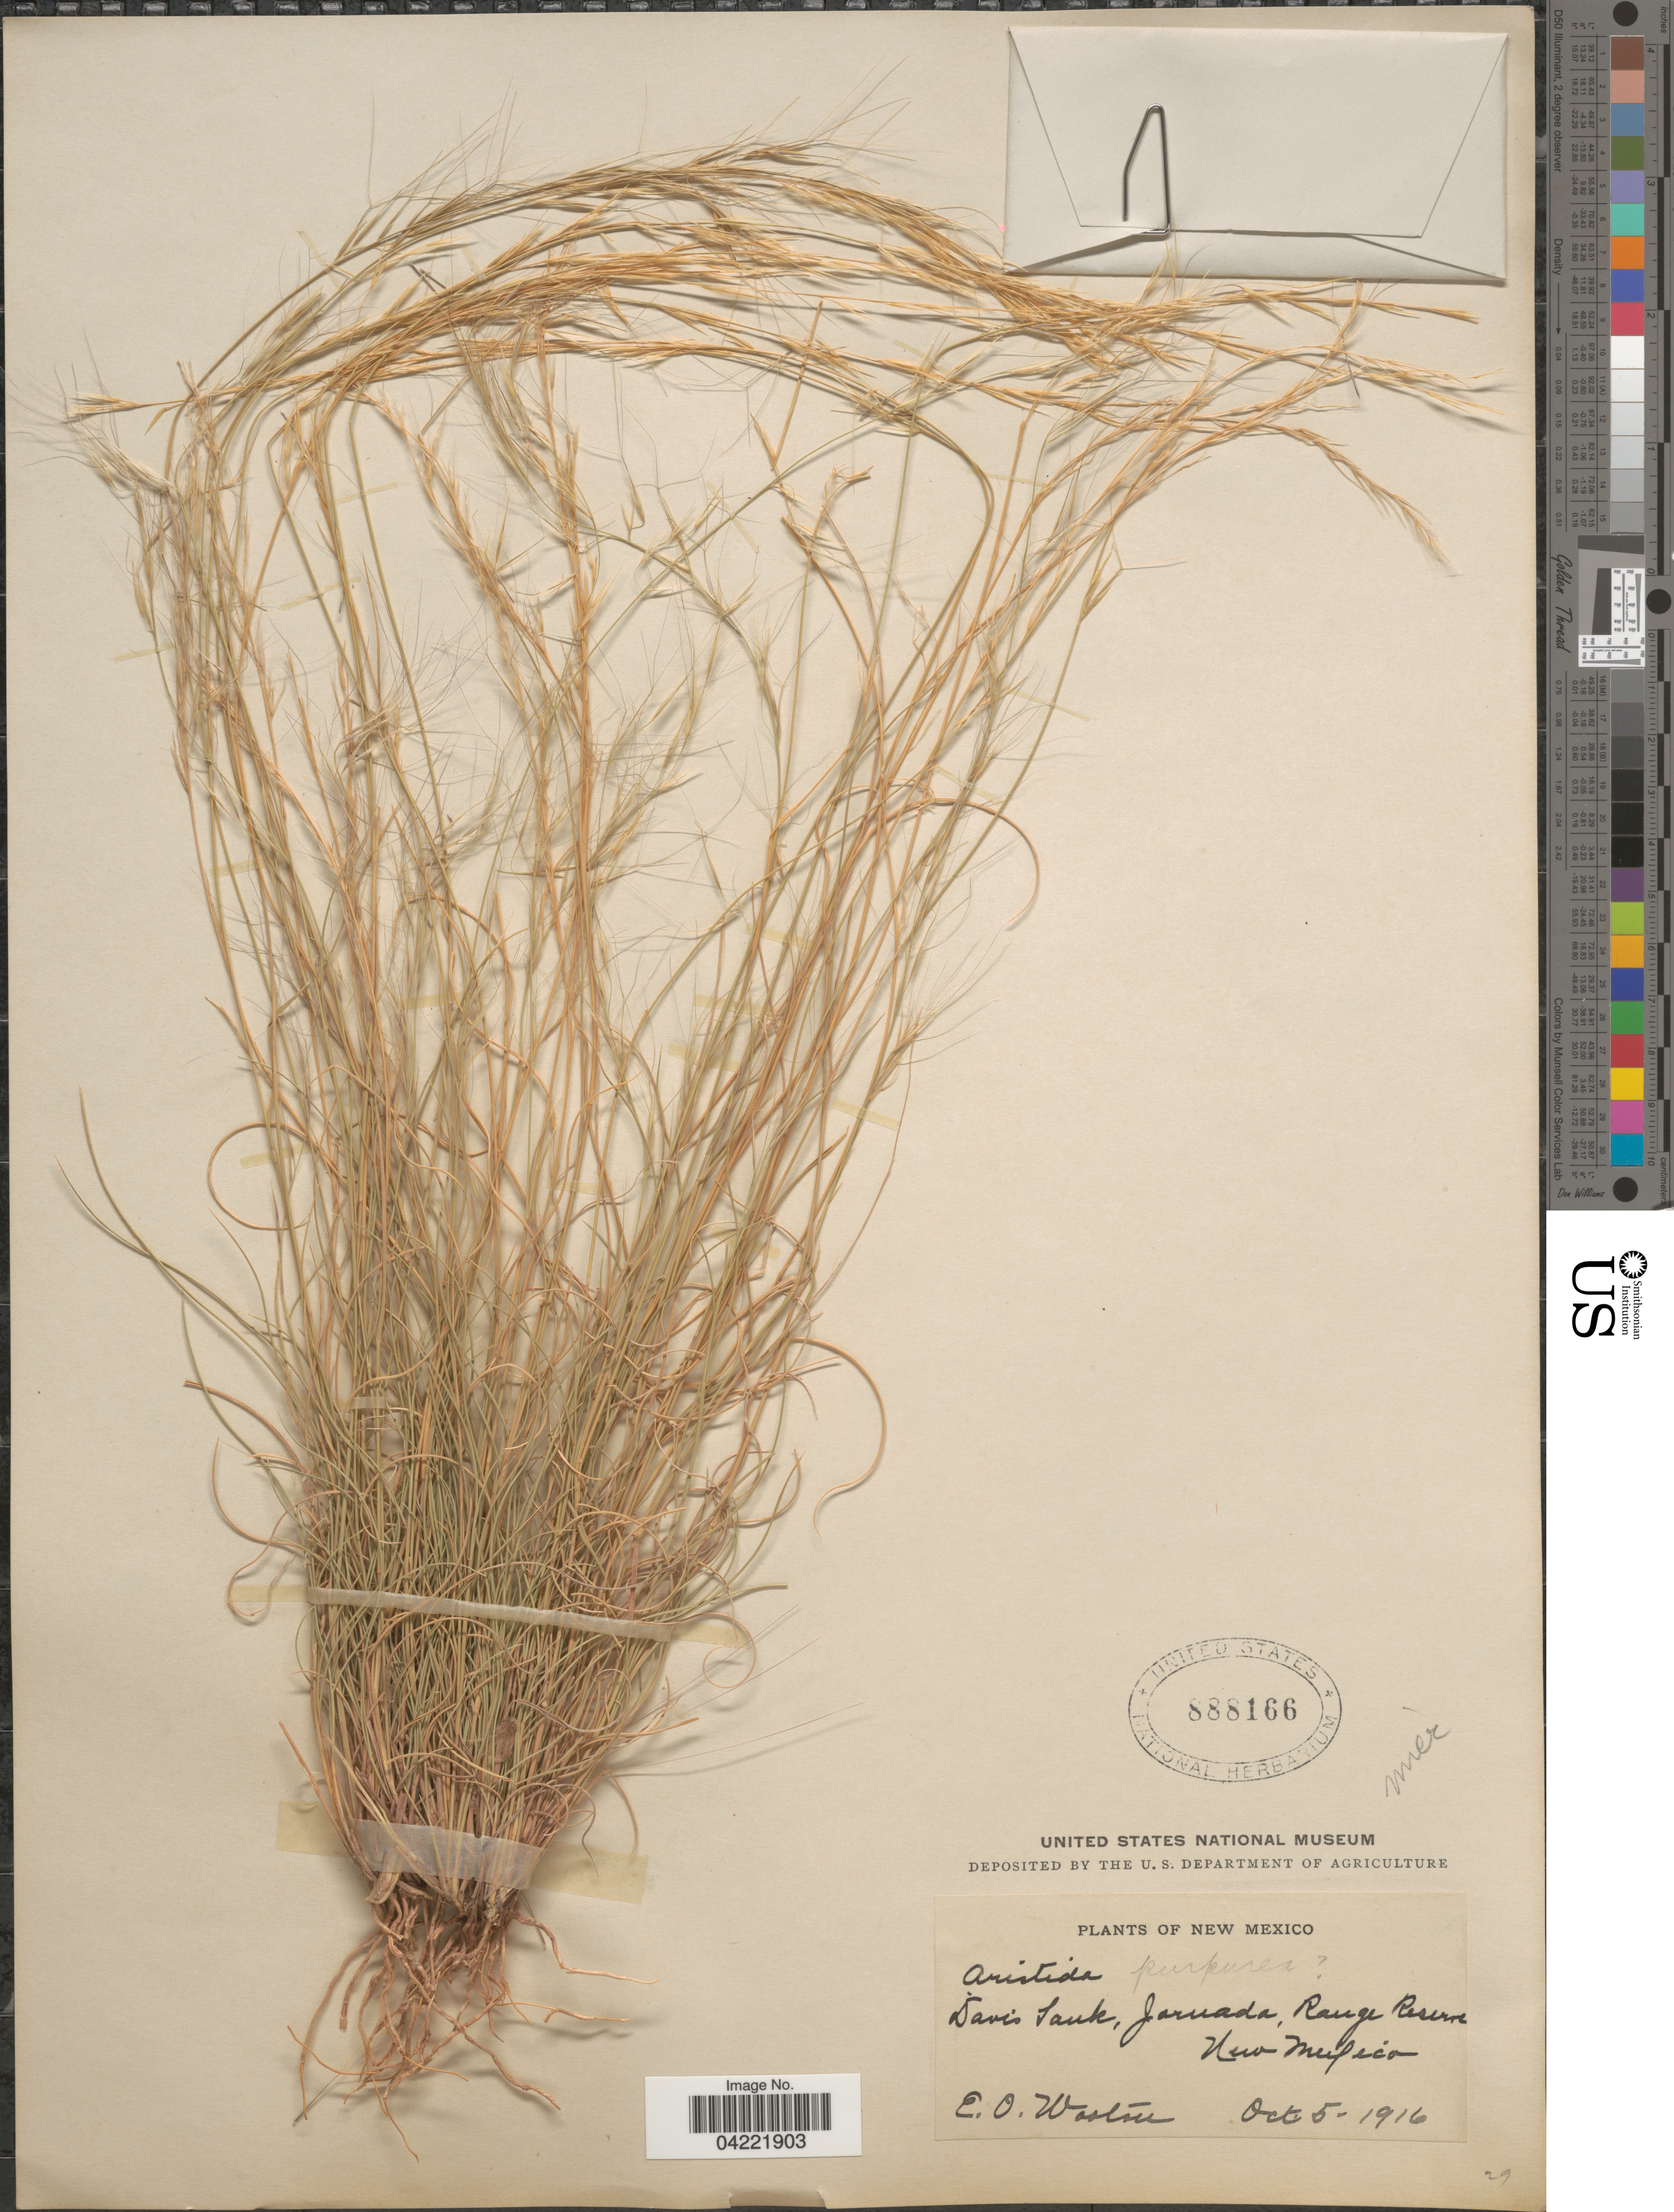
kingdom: Plantae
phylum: Tracheophyta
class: Liliopsida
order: Poales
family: Poaceae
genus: Aristida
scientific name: Aristida purpurea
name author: Nutt.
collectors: E. O. Wooton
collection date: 1916-10-05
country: United States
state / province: New Mexico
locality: Davis Tank, Jornada Range Reserve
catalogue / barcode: US 888166